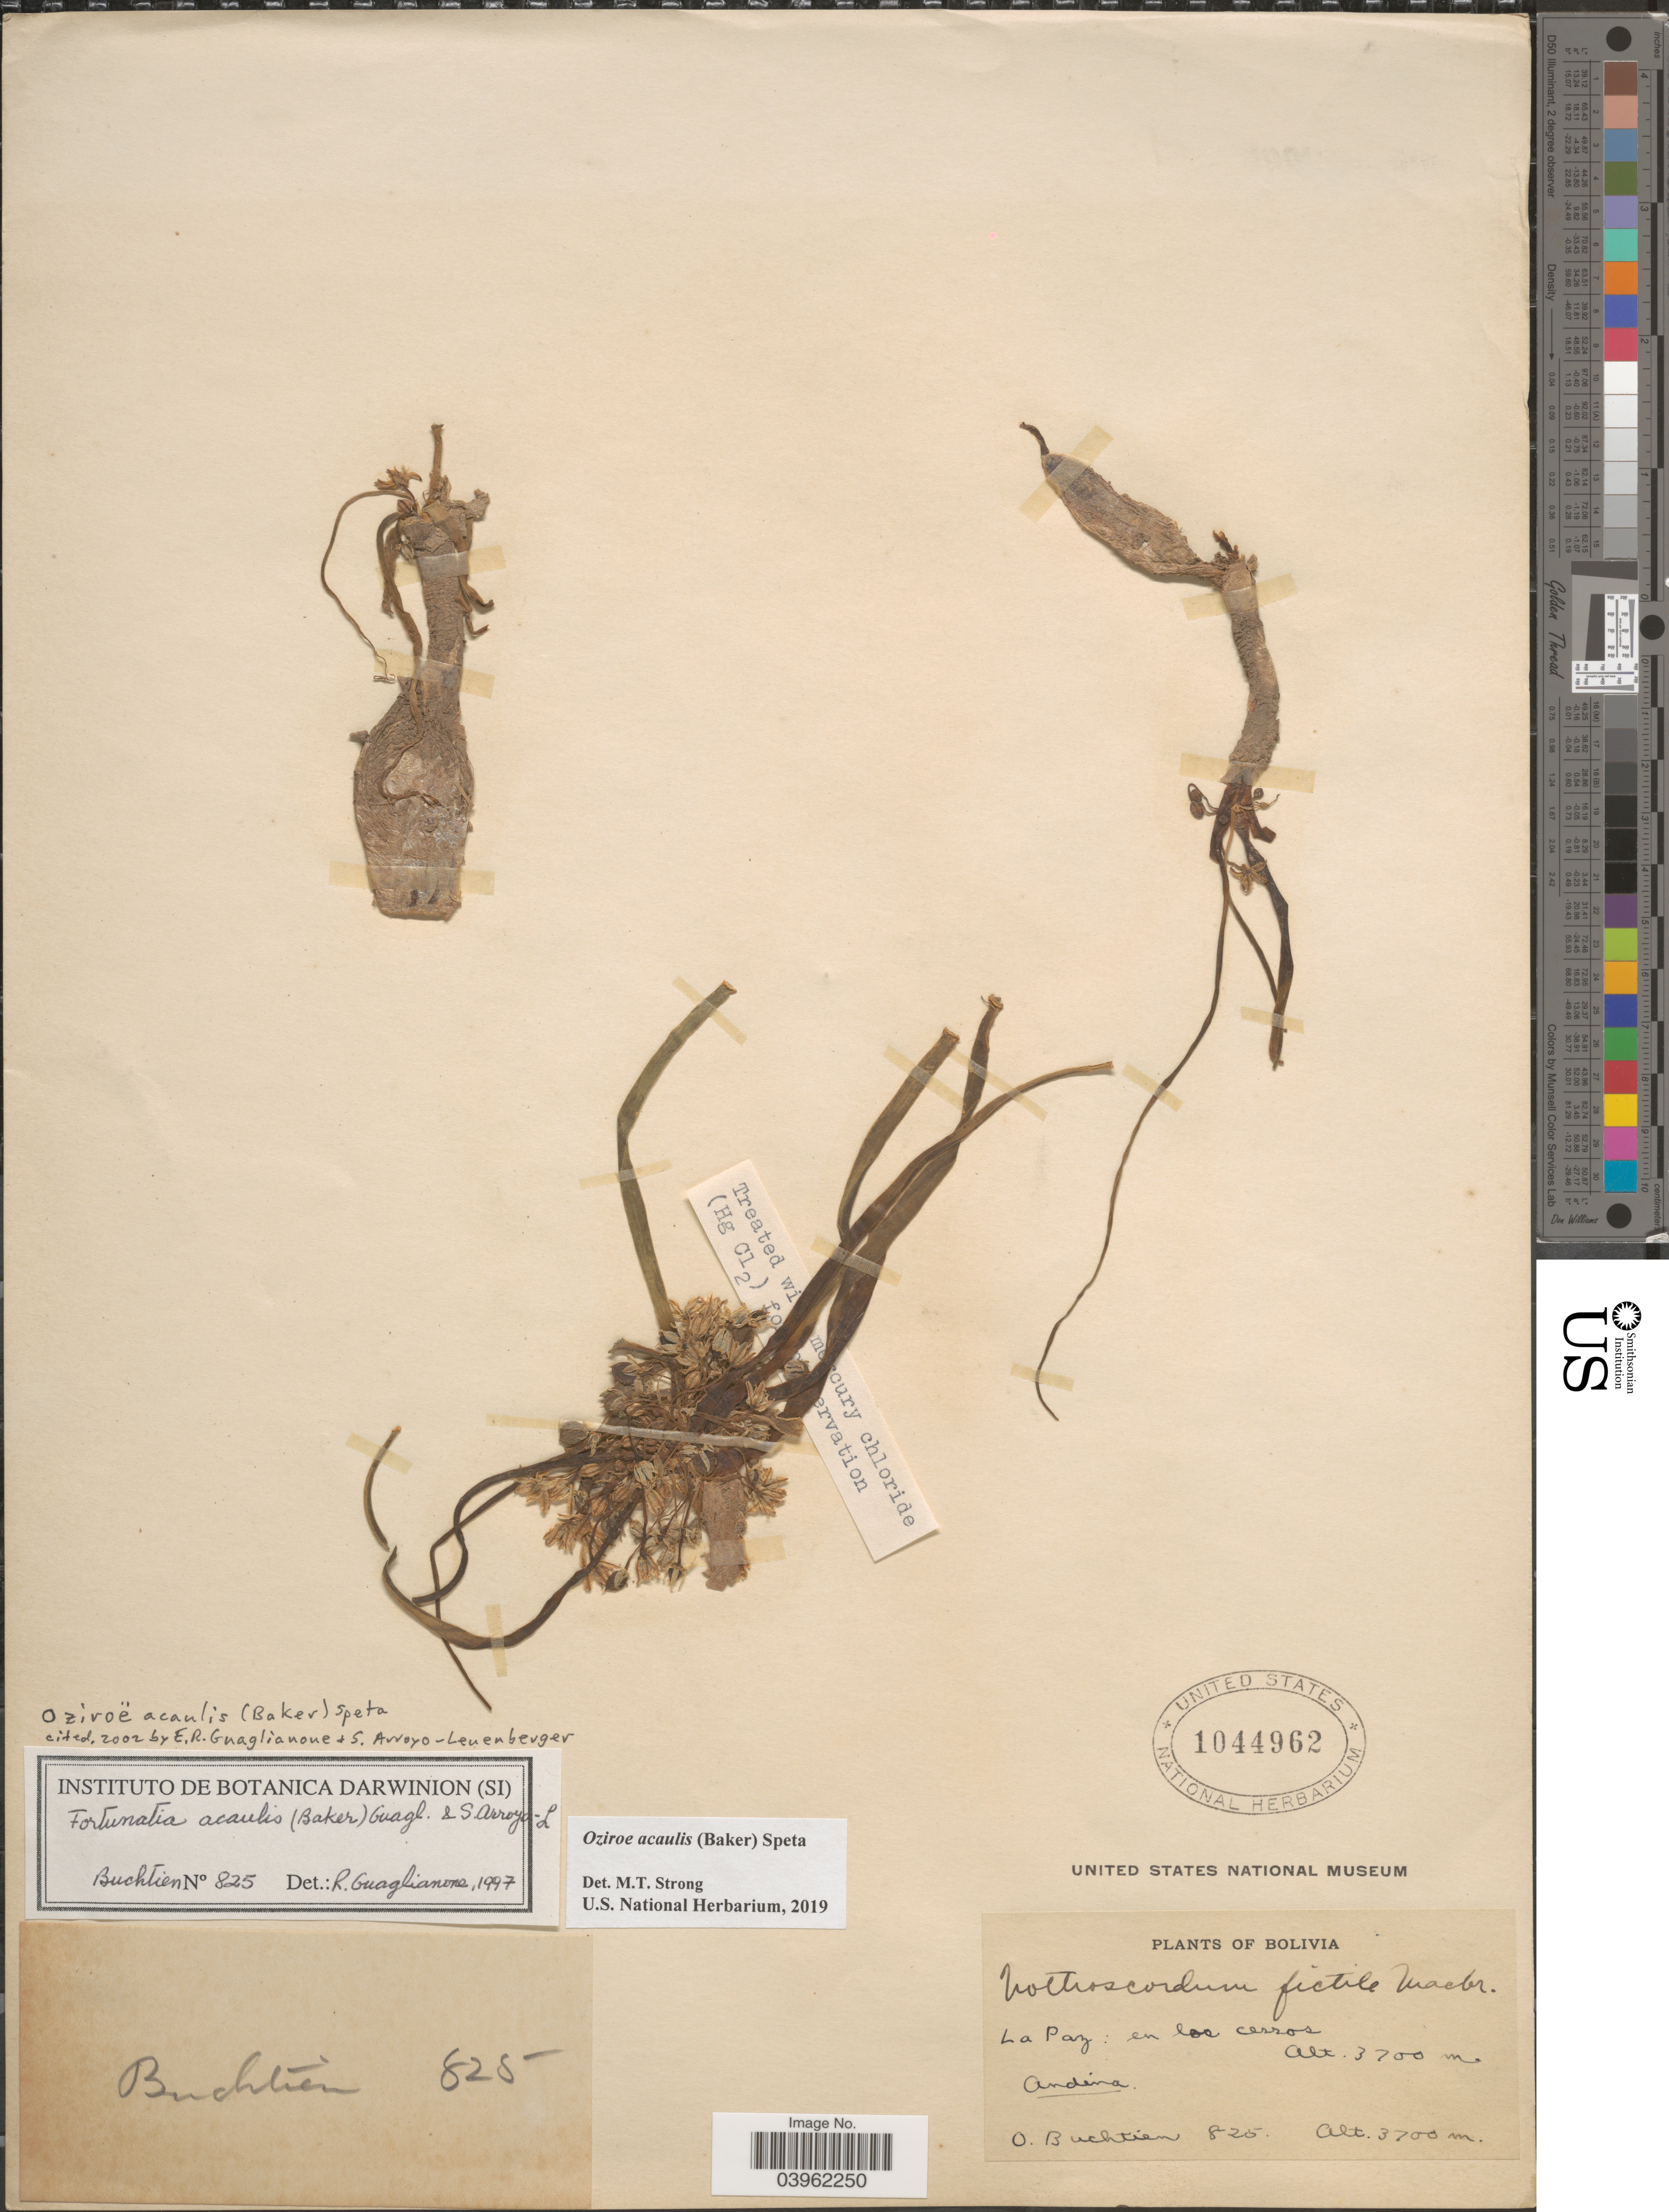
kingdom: Plantae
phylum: Tracheophyta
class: Liliopsida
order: Asparagales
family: Asparagaceae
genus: Oziroe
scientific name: Oziroë acaulis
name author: (Baker) Speta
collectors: O. Buchtien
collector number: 825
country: Bolivia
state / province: La Paz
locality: En los cerros. Andina.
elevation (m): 3700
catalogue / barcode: US 1044962